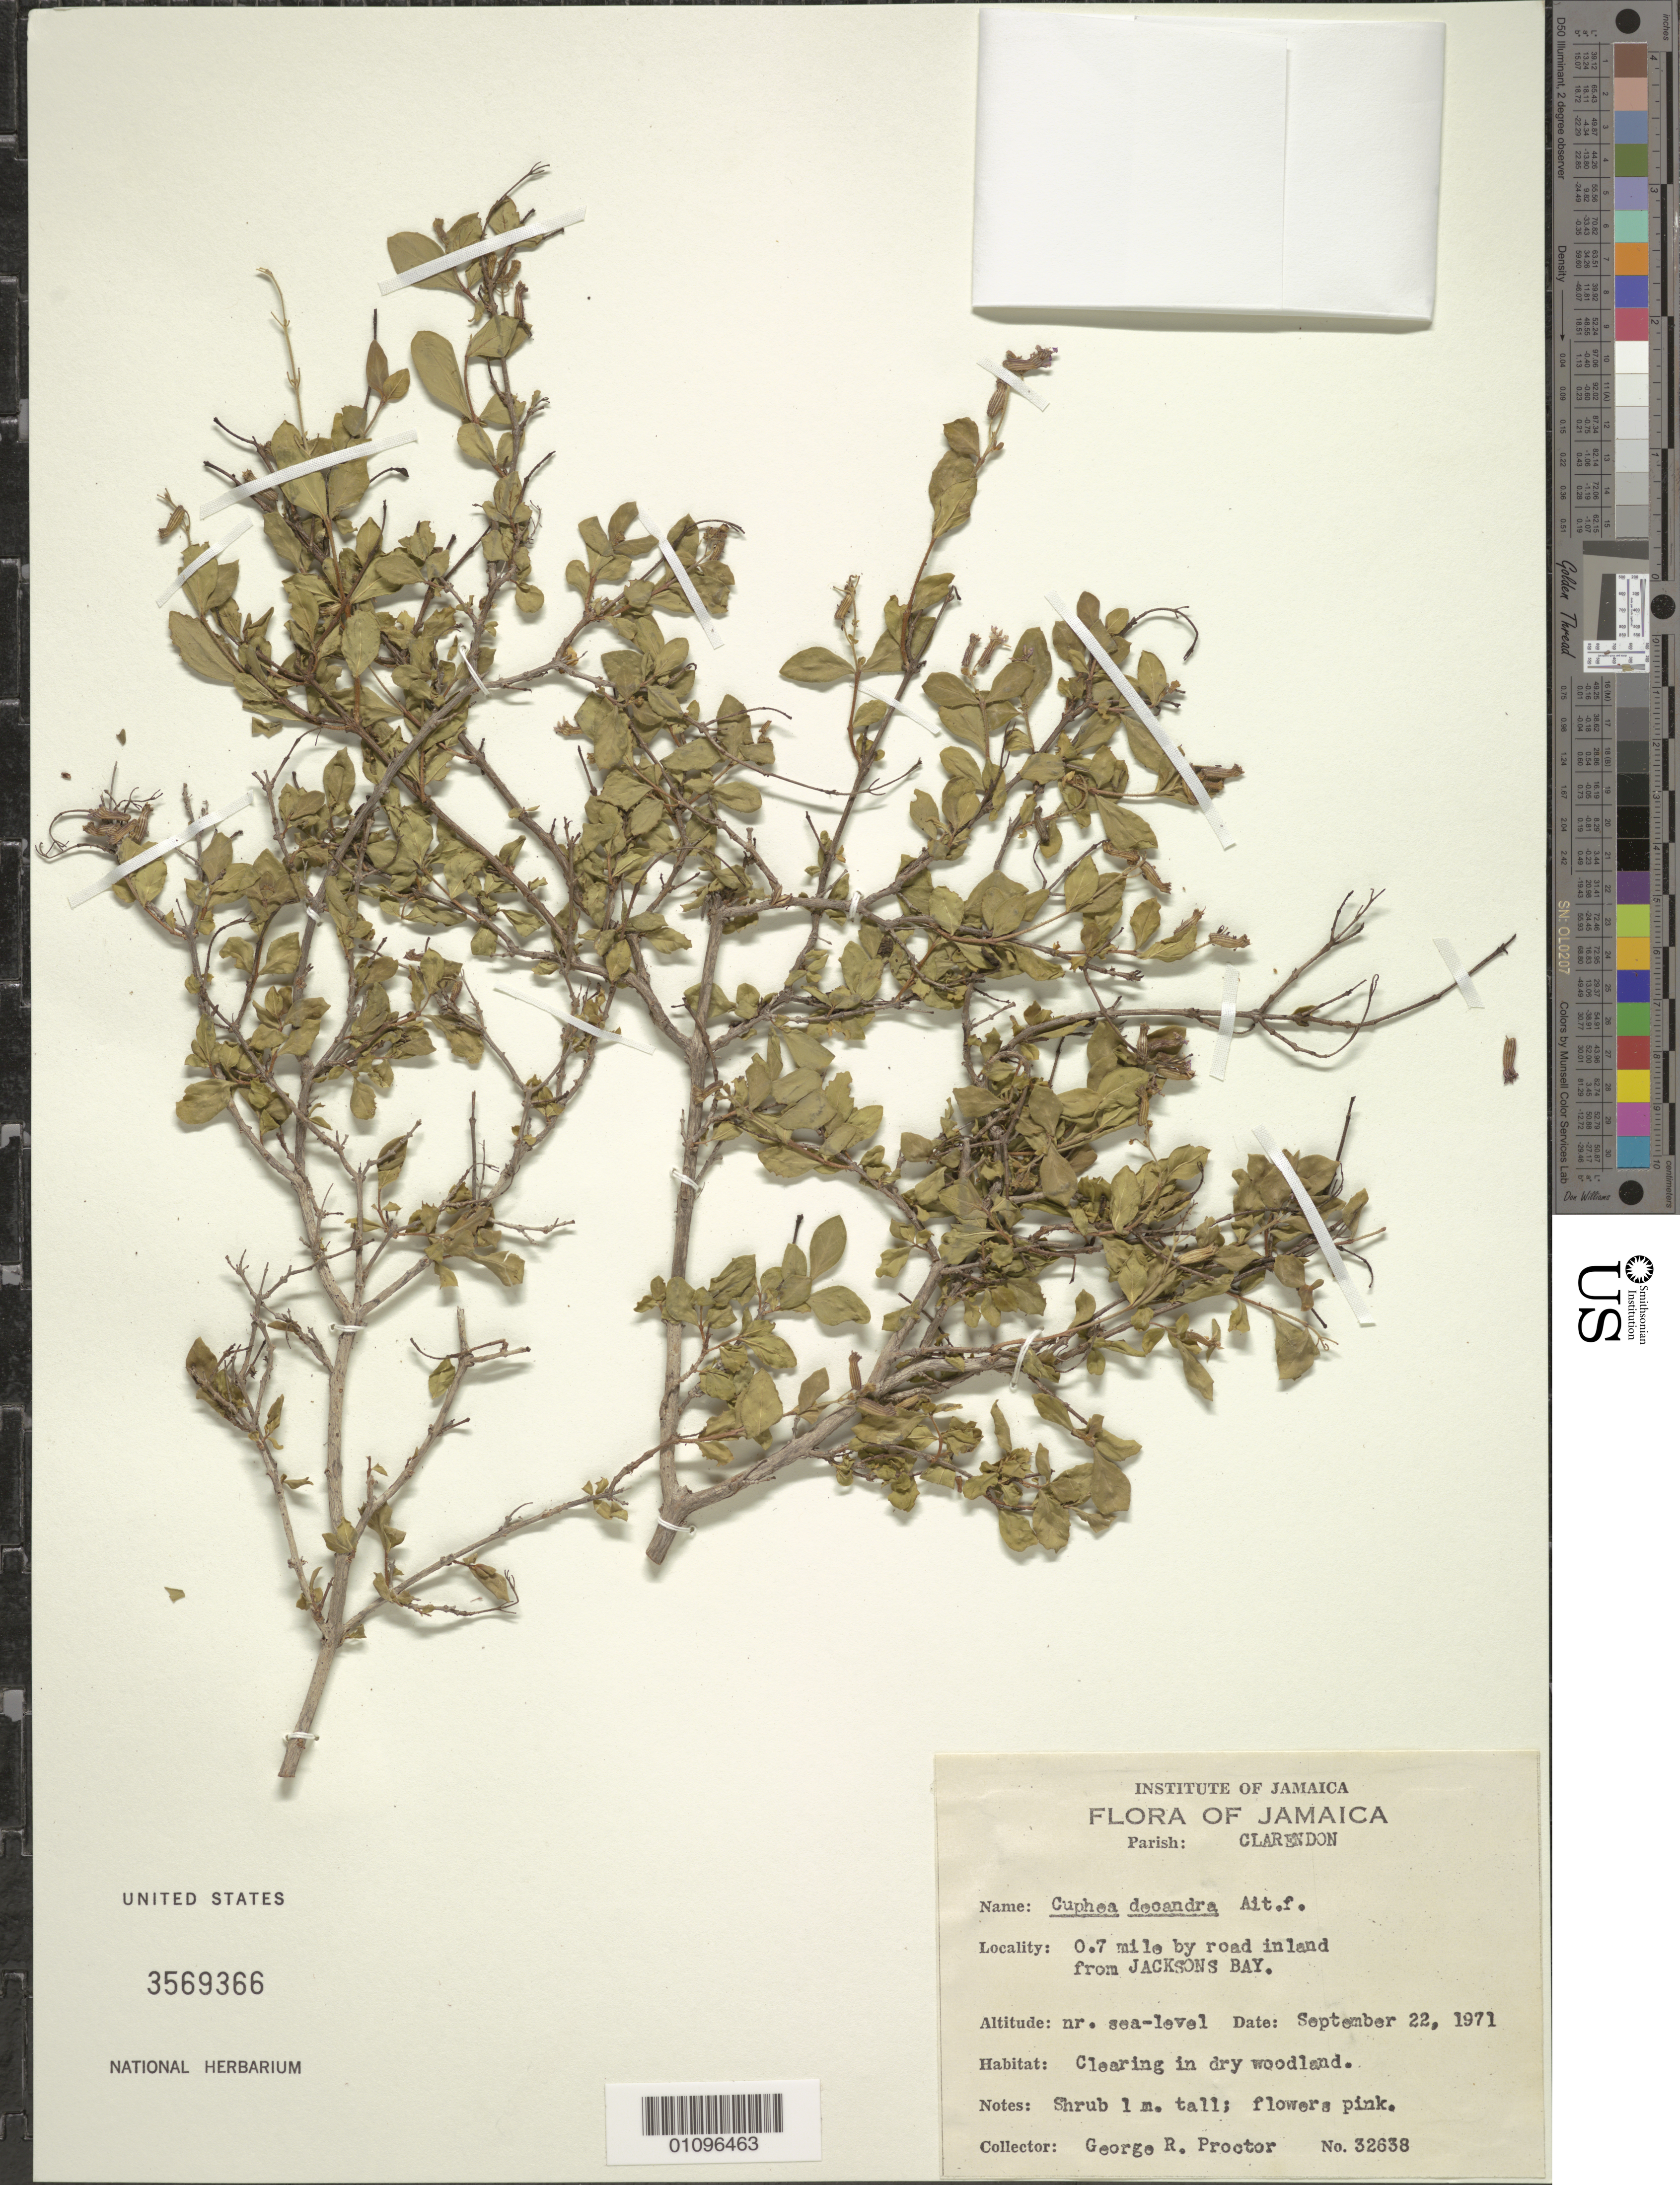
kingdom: Plantae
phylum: Tracheophyta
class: Magnoliopsida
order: Myrtales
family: Lythraceae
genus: Cuphea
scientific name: Cuphea decandra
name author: W.T. Aiton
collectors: G. R. Proctor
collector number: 32638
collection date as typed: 22 Sep 1971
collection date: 1971-09-22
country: Jamaica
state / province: Clarendon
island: Jamaica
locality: Jacksons Bay, 0.7 mile by road inland from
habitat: Clearing in dry woodland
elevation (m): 0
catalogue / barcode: US 3569366